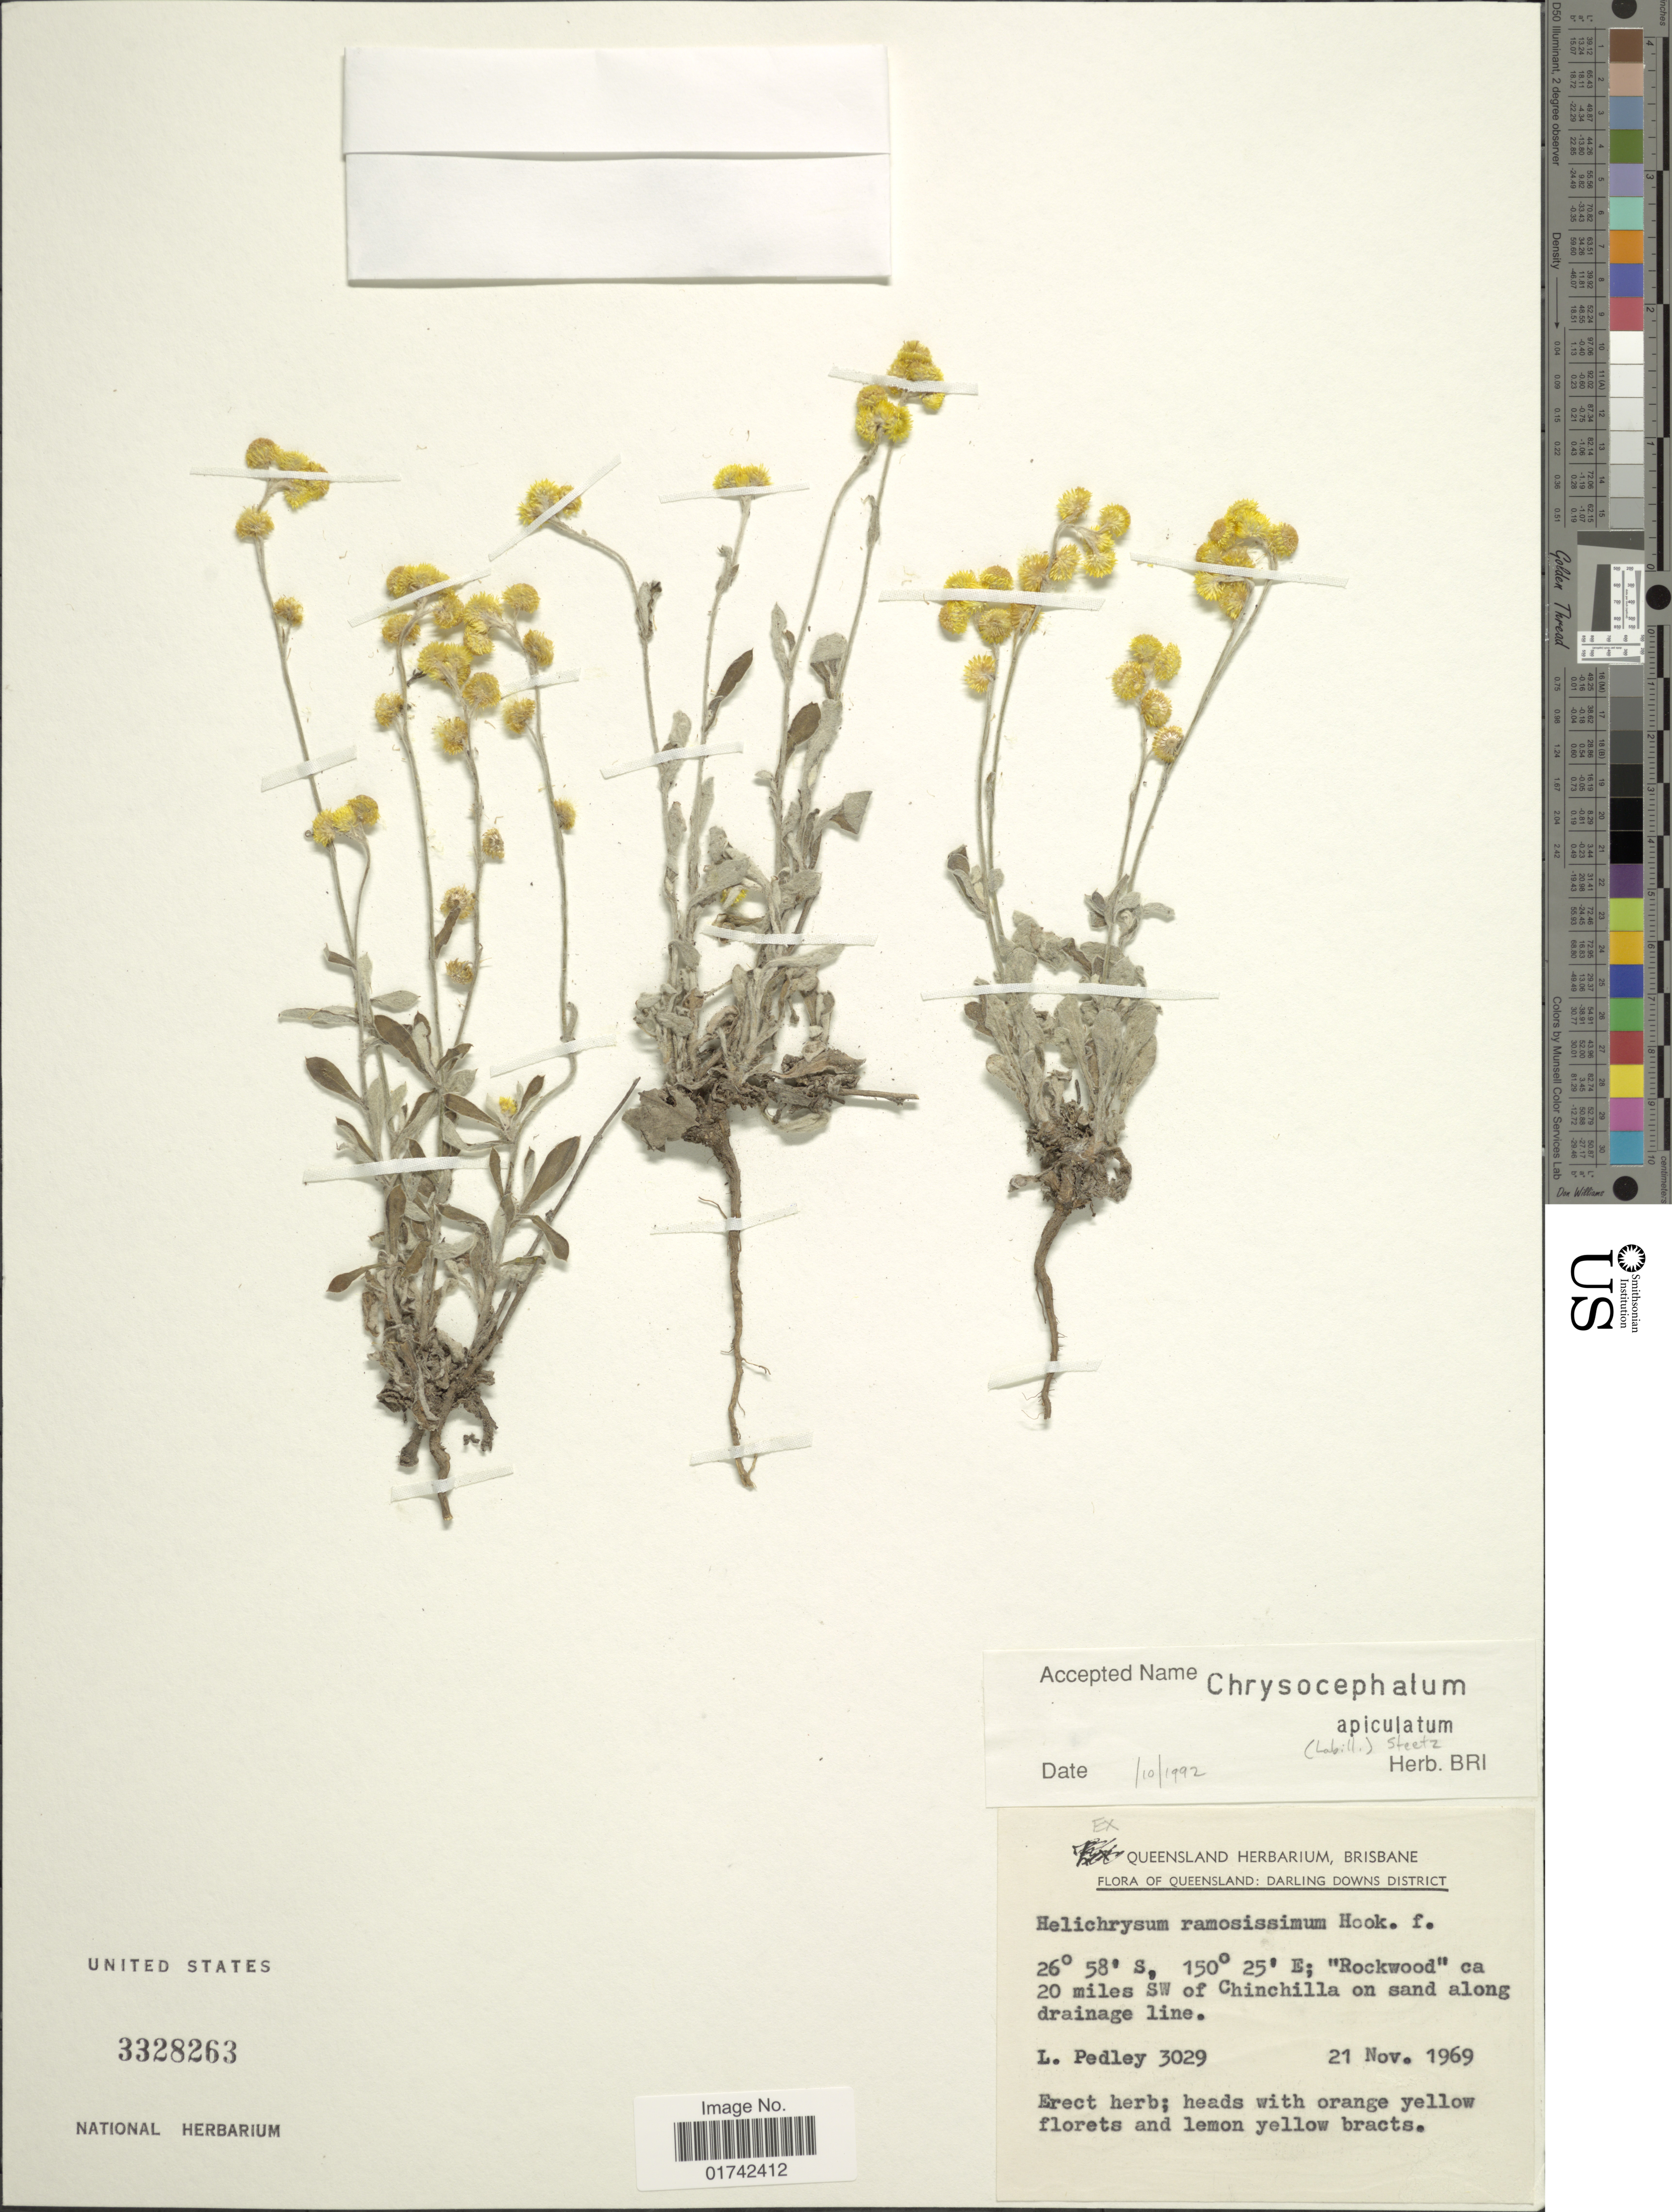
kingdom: Plantae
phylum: Tracheophyta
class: Magnoliopsida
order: Asterales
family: Asteraceae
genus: Helichrysum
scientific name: Helichrysum apiculatum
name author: (Labill.) D. Don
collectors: L. Pedley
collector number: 3029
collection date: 1969-11-21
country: Australia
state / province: Queensland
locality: Darling Downs District, Rockwood ca 20 miles SW of Chinchilla on sand along drainage line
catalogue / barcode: US 3328263